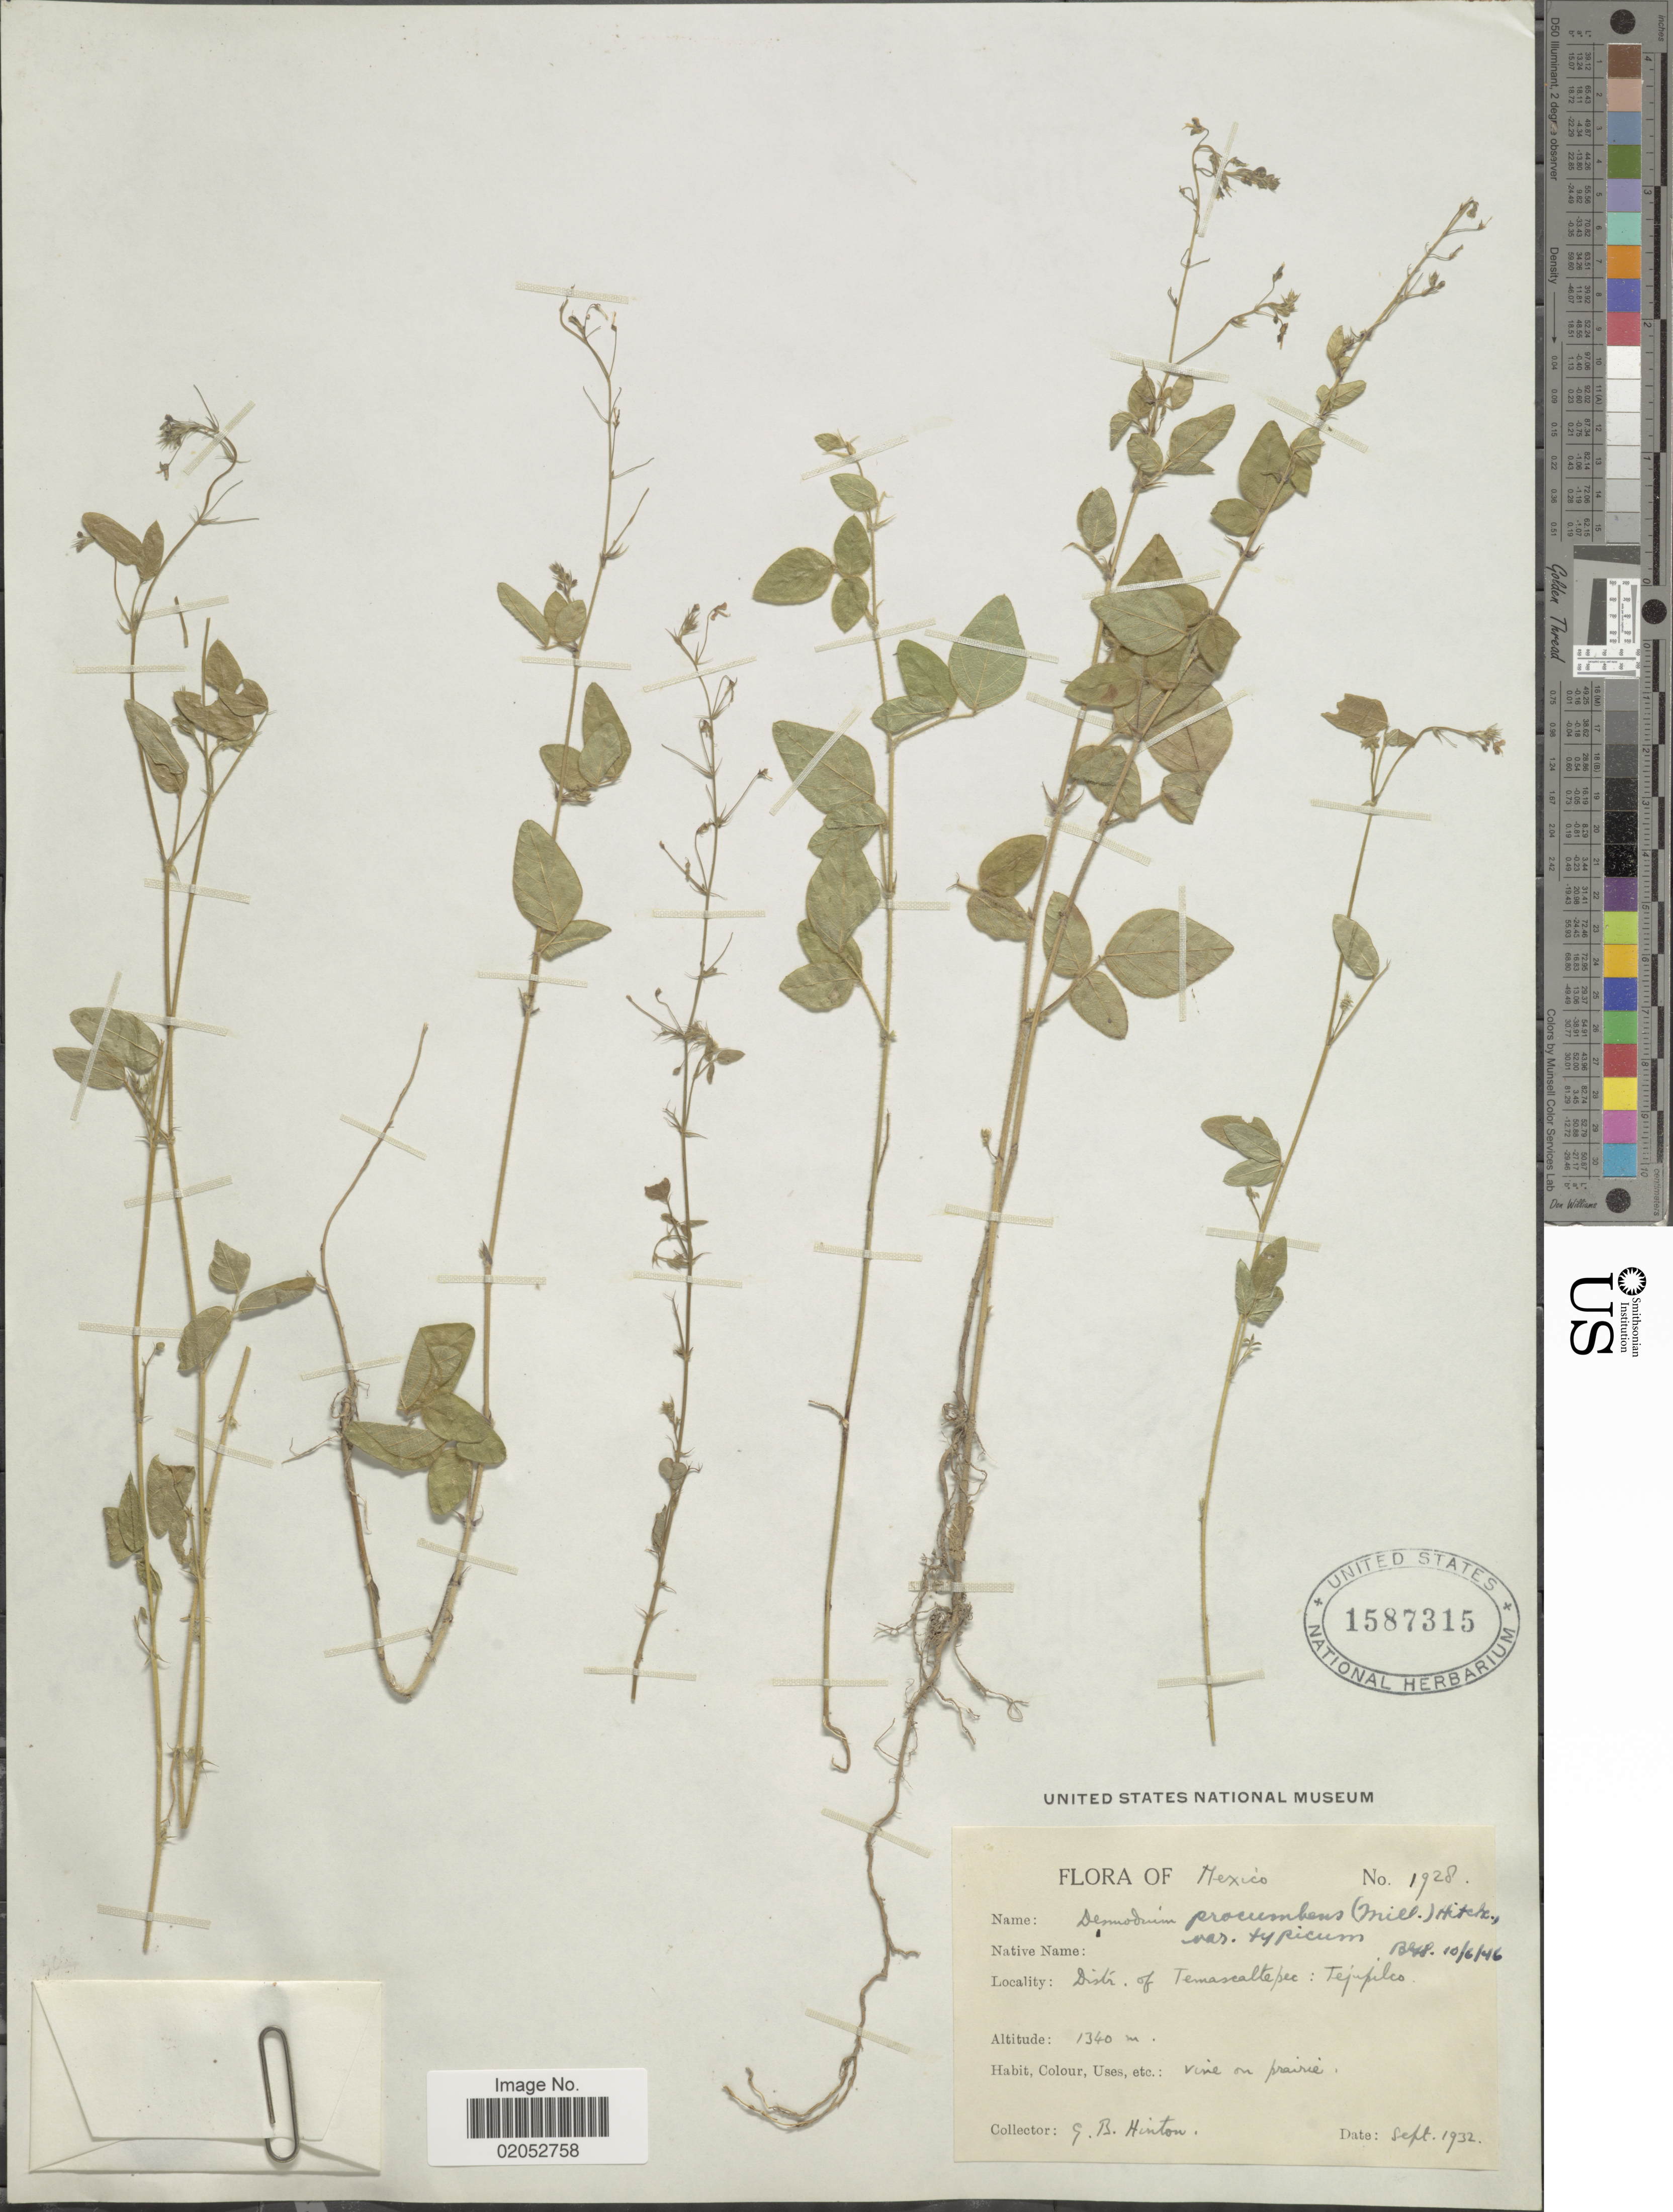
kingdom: Plantae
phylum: Tracheophyta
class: Magnoliopsida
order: Fabales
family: Fabaceae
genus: Desmodium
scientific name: Desmodium procumbens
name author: (Mill.) Hitchc.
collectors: G. B. Hinton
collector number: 1928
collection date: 1932-09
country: Mexico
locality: Distr. of Temascaltepec: Tejupilco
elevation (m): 1340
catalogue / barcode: US 1587315